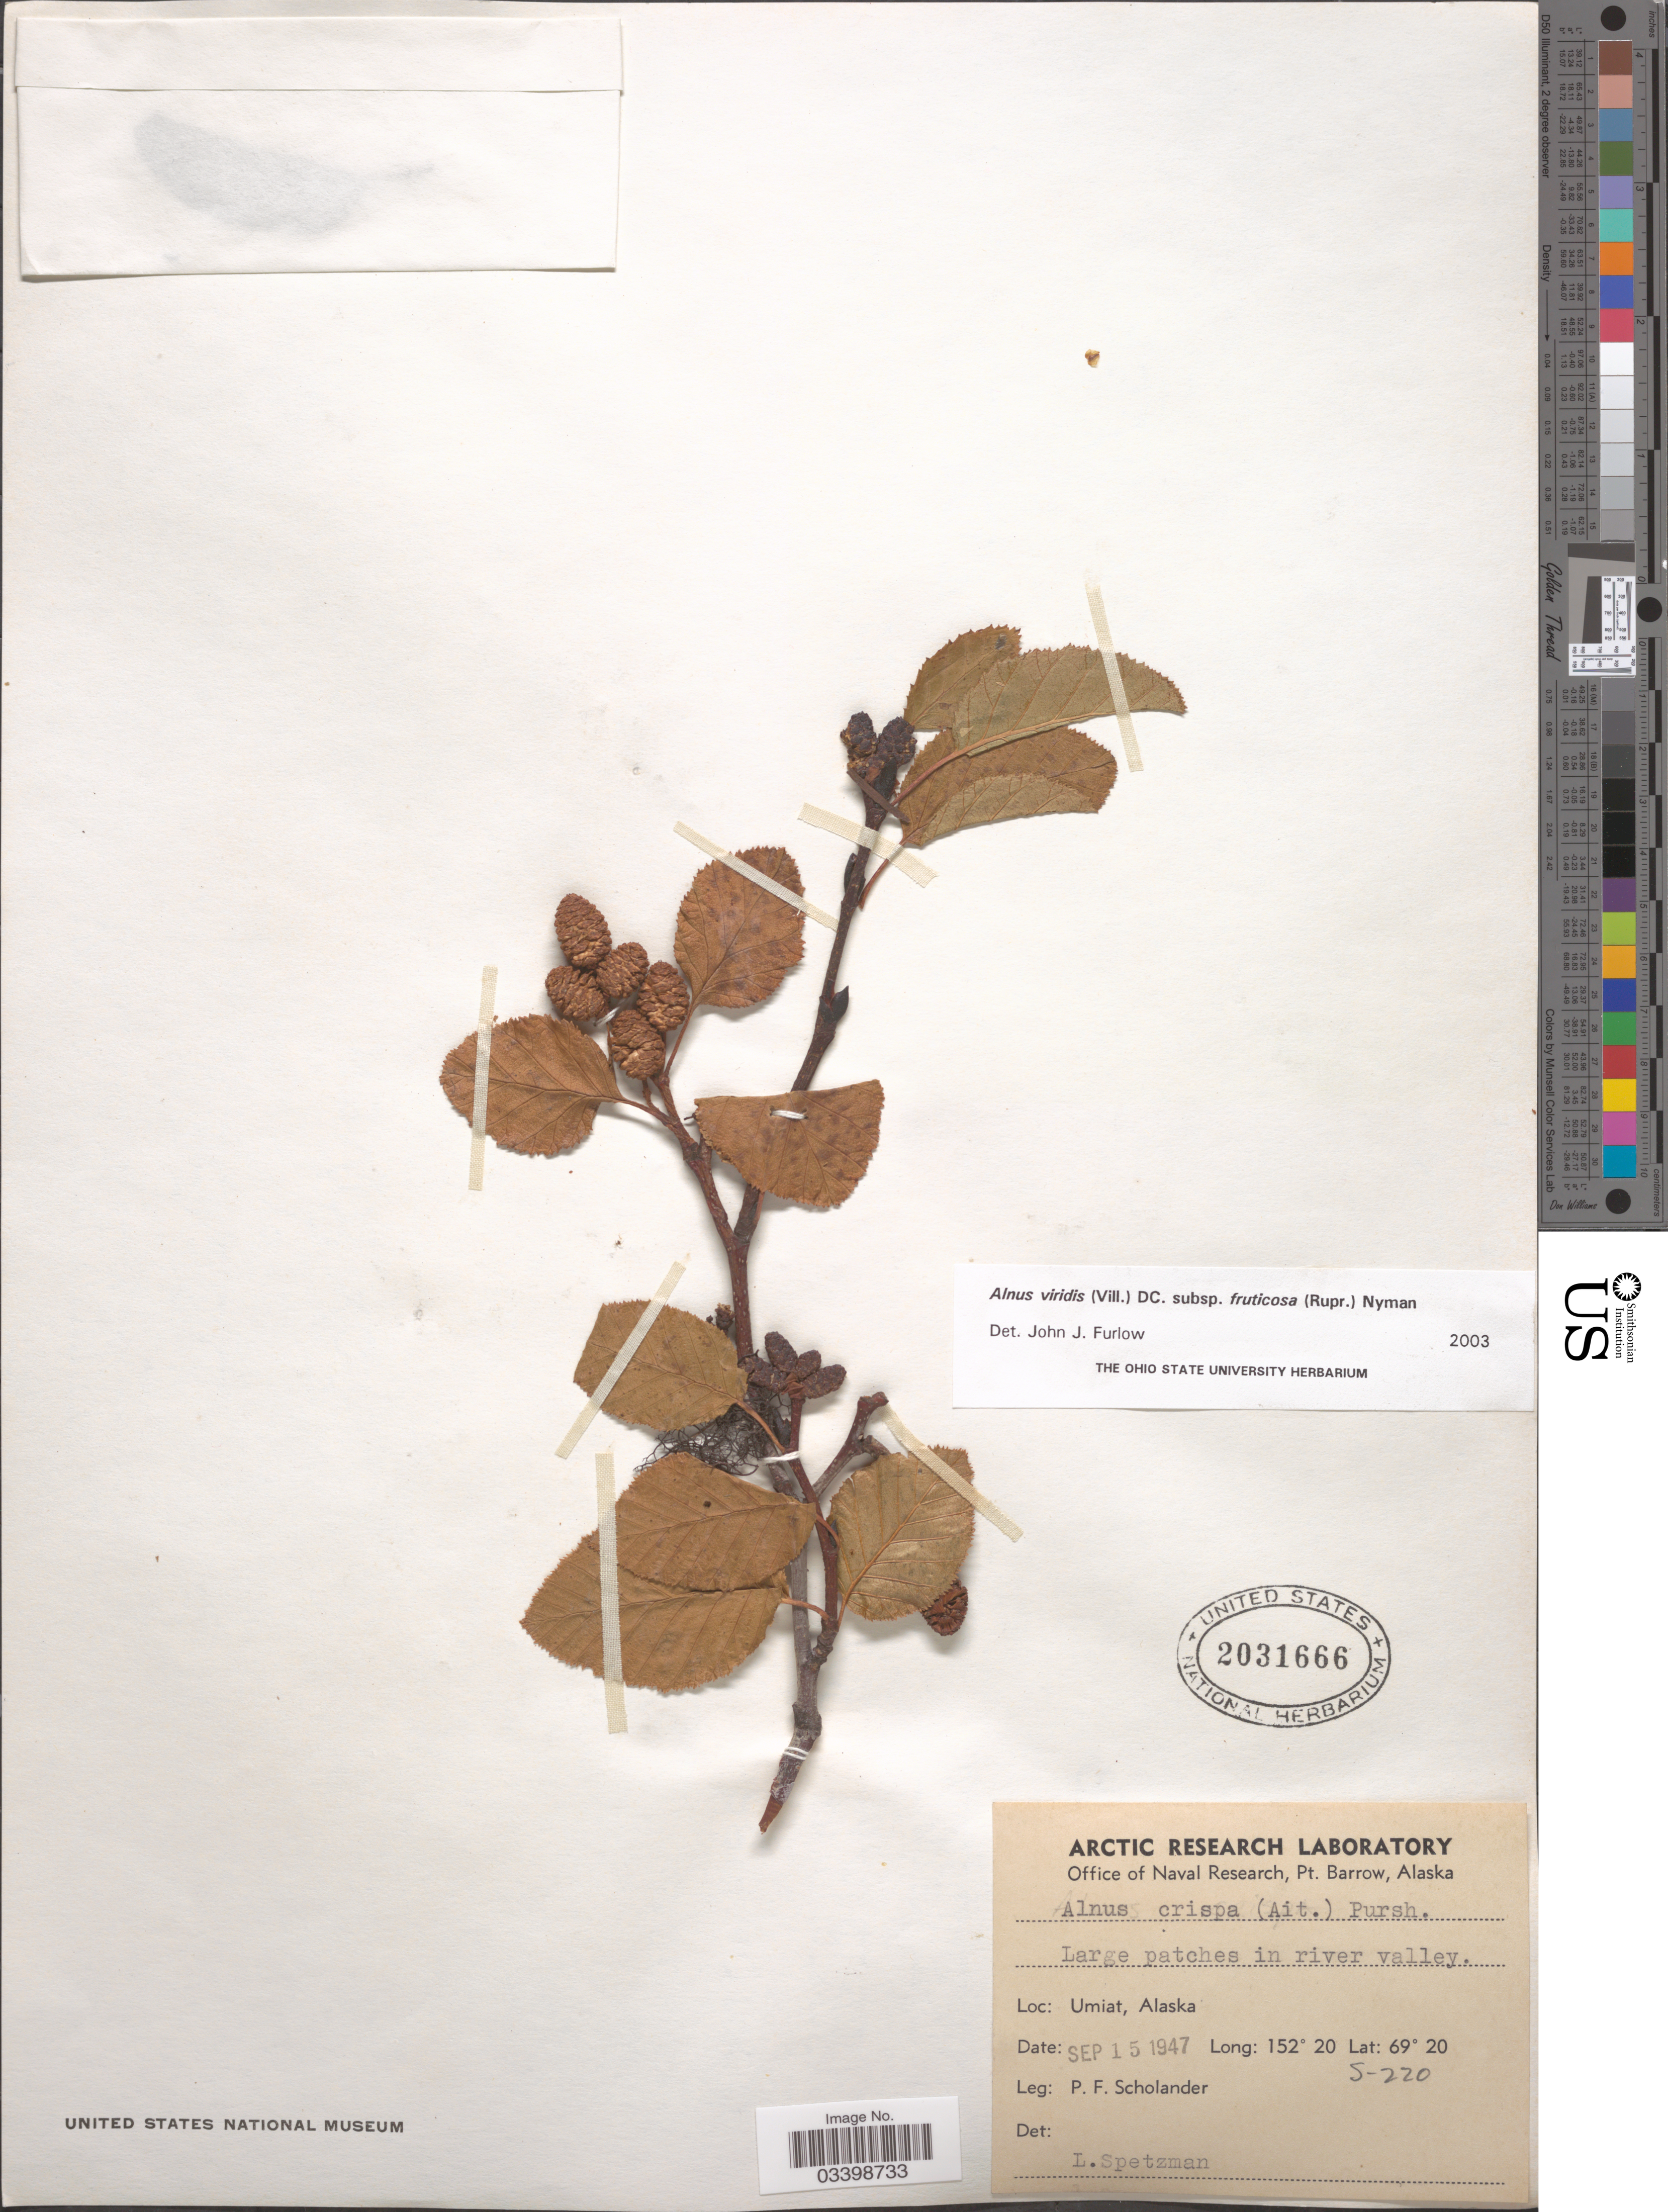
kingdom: Plantae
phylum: Tracheophyta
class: Magnoliopsida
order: Fagales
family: Betulaceae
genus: Alnus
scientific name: Alnus viridis subsp. fruticosa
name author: (Rupr.) Nyman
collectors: P. Scholander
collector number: S-220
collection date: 1947-09-15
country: United States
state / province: Alaska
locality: Umiat.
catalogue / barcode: US 2031666